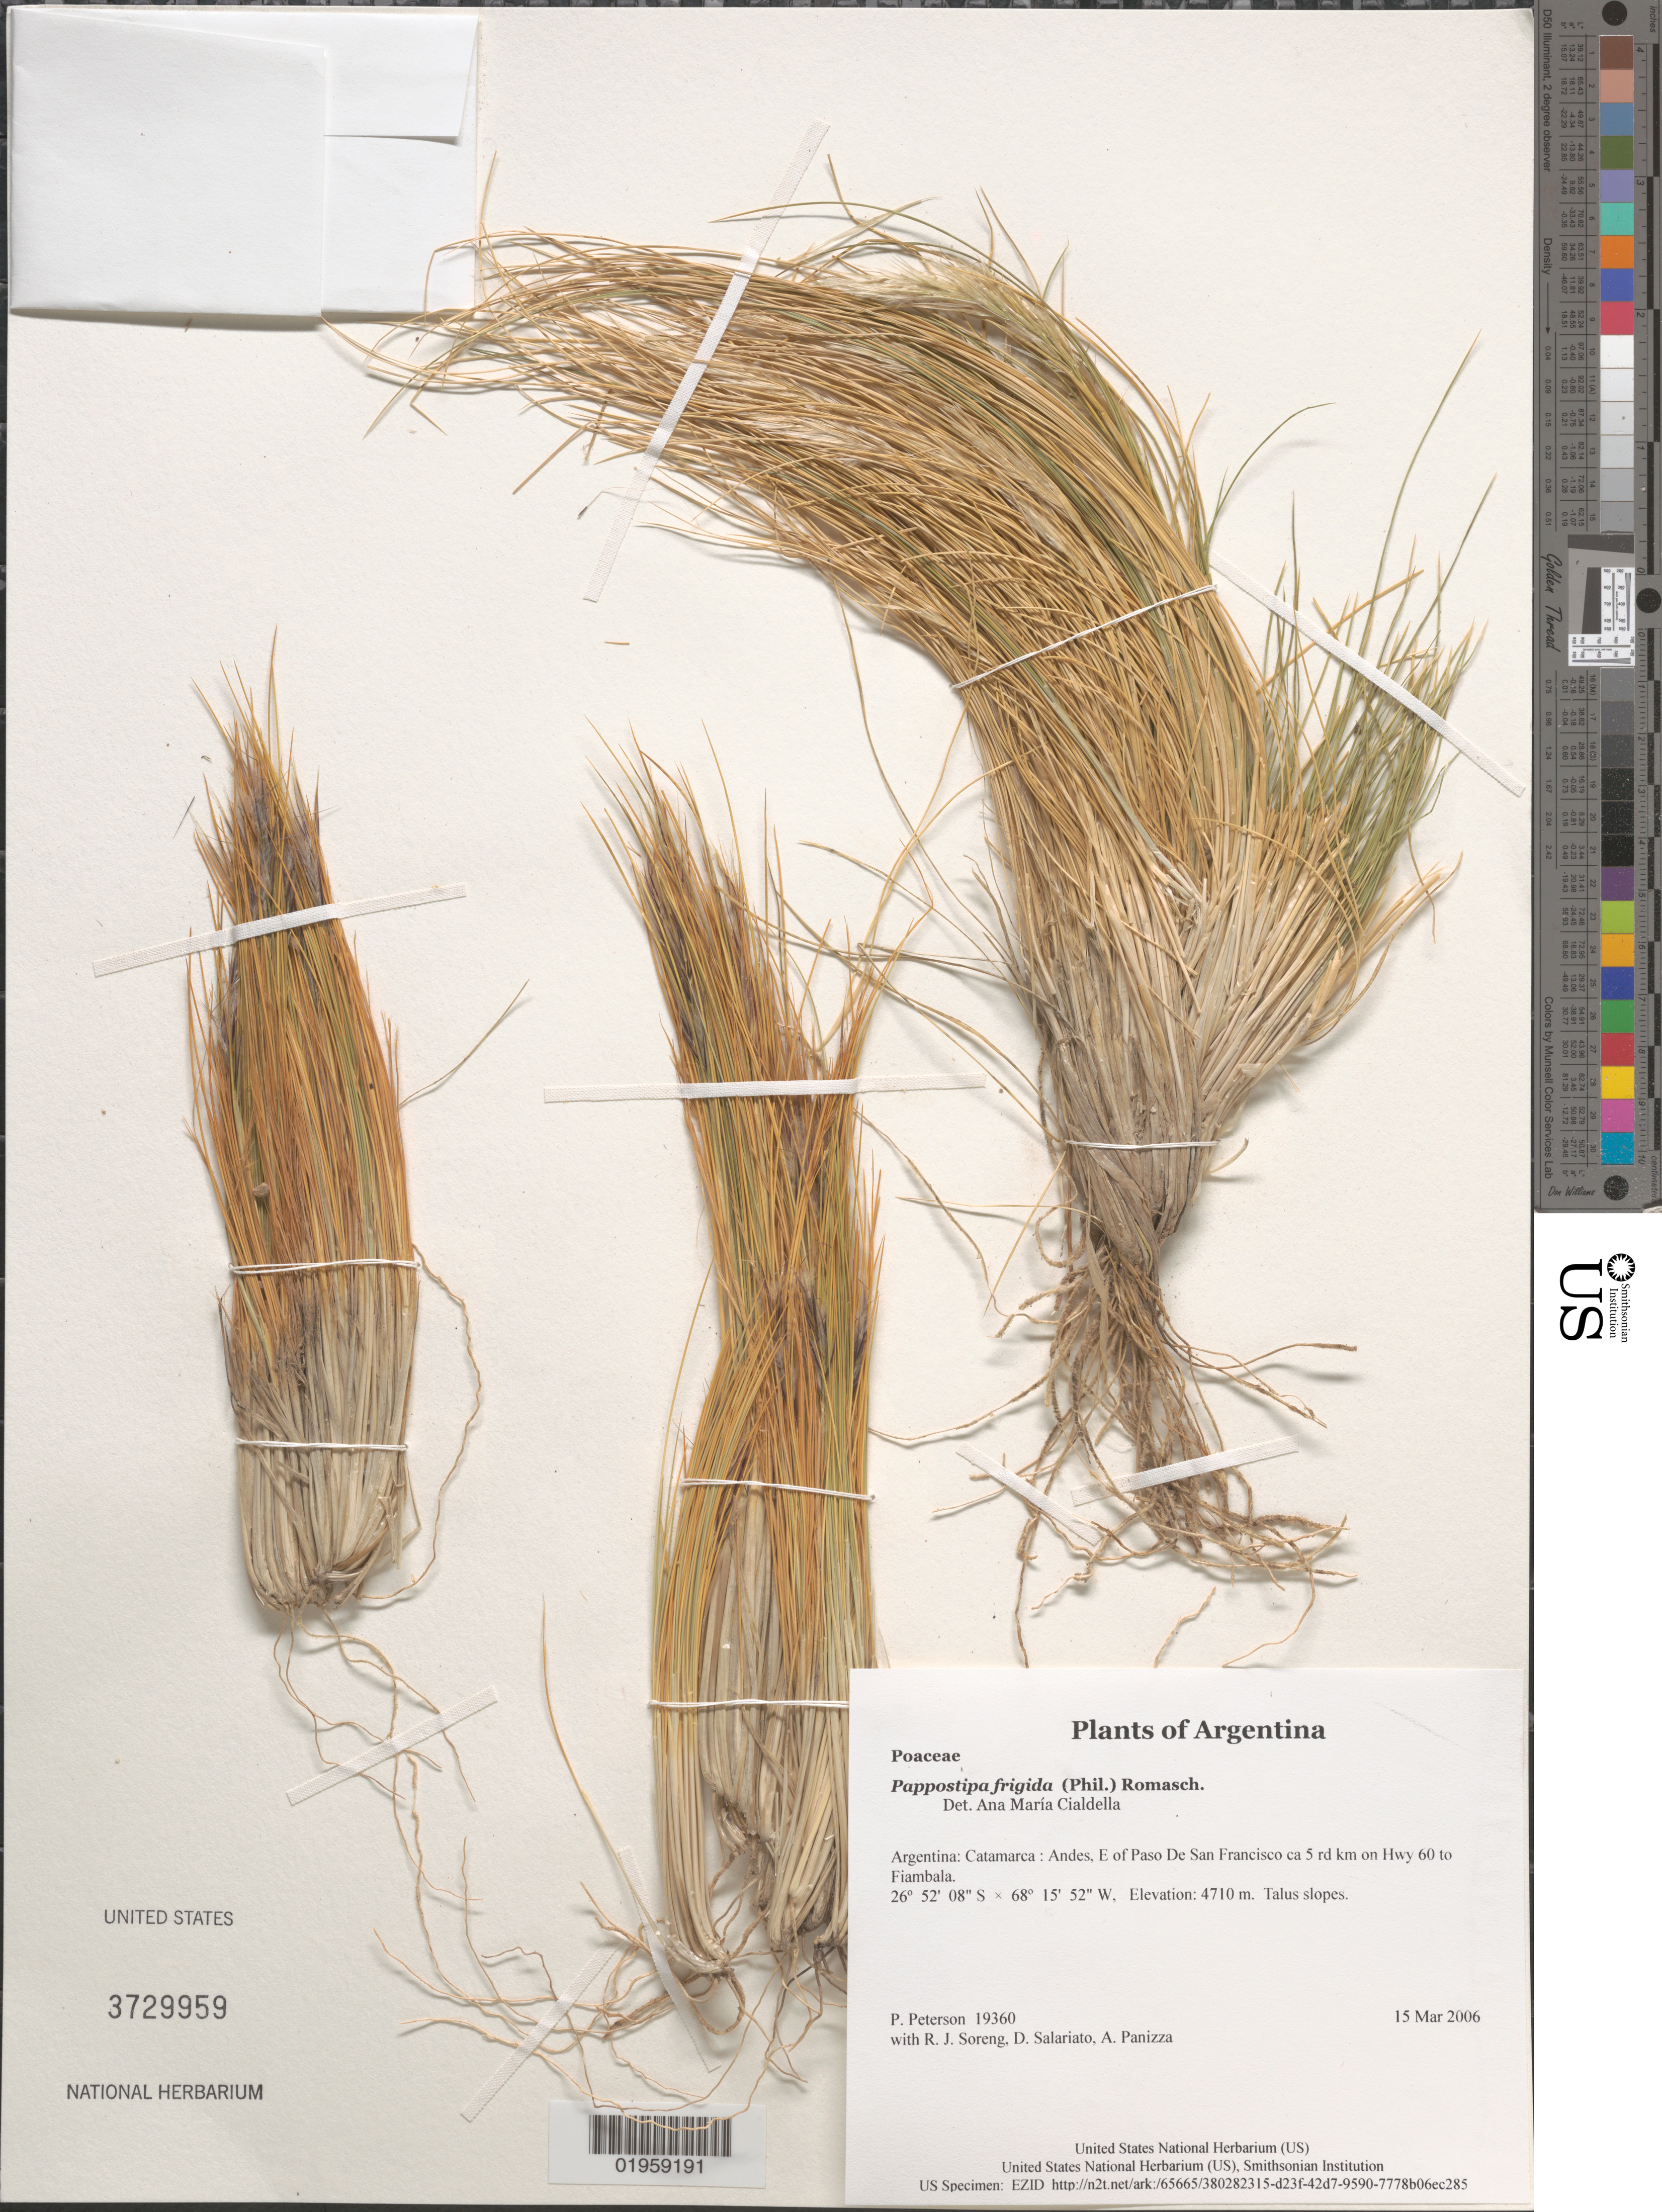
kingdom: Plantae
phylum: Tracheophyta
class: Liliopsida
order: Poales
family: Poaceae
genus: Pappostipa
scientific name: Pappostipa frigida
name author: (Phil.) Romasch.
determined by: Cialdella, A. M.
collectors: P. M. Peterson, R. J. Soreng, D. Salariato & A. Panizza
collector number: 19360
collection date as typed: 15 Mar 2006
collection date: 2006-03-15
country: Argentina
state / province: Catamarca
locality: Andes, E of Paso De San Francisco ca 5 rd km on Hwy 60 to Fiambala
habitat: Talus slopes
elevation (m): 4710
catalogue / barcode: US 3729959